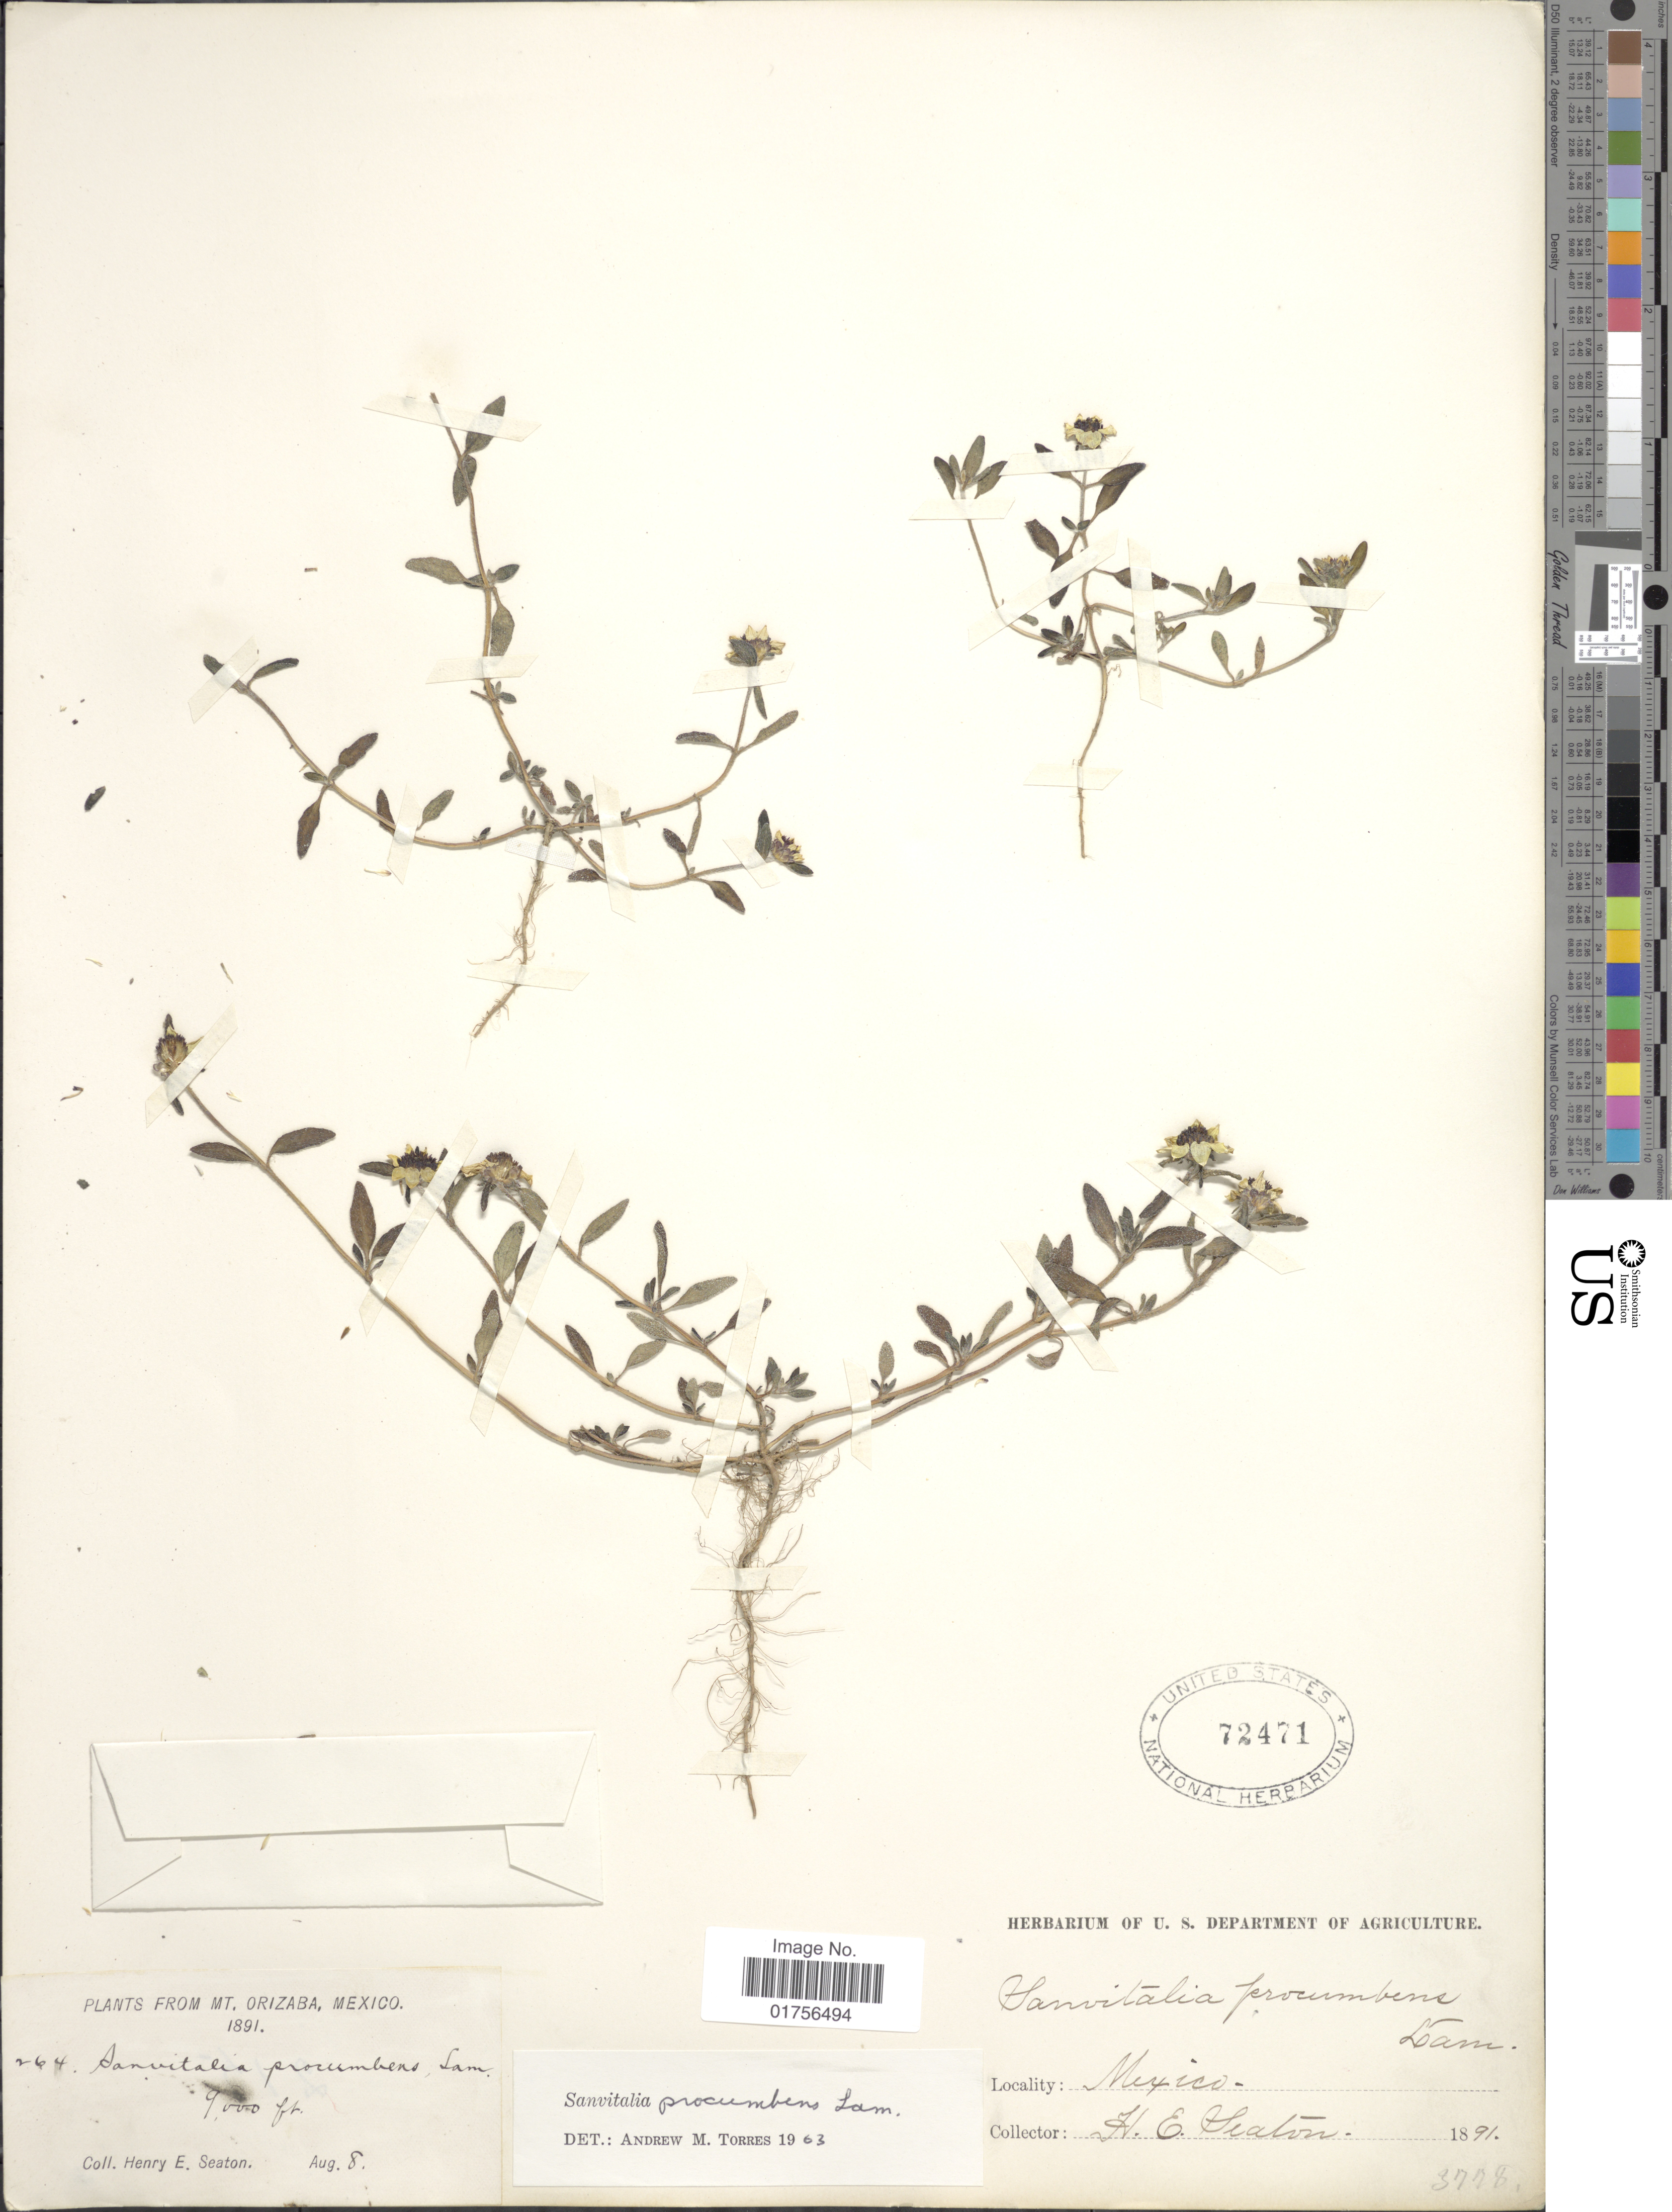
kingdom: Plantae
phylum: Tracheophyta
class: Magnoliopsida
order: Asterales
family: Asteraceae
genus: Sanvitalia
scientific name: Sanvitalia procumbens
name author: Lam.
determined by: Skibicki, Samuel V.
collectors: H. E. Seaton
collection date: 1891-08-08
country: Mexico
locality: Mt. Orizaba, Mexico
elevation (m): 2743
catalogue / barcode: US 72471